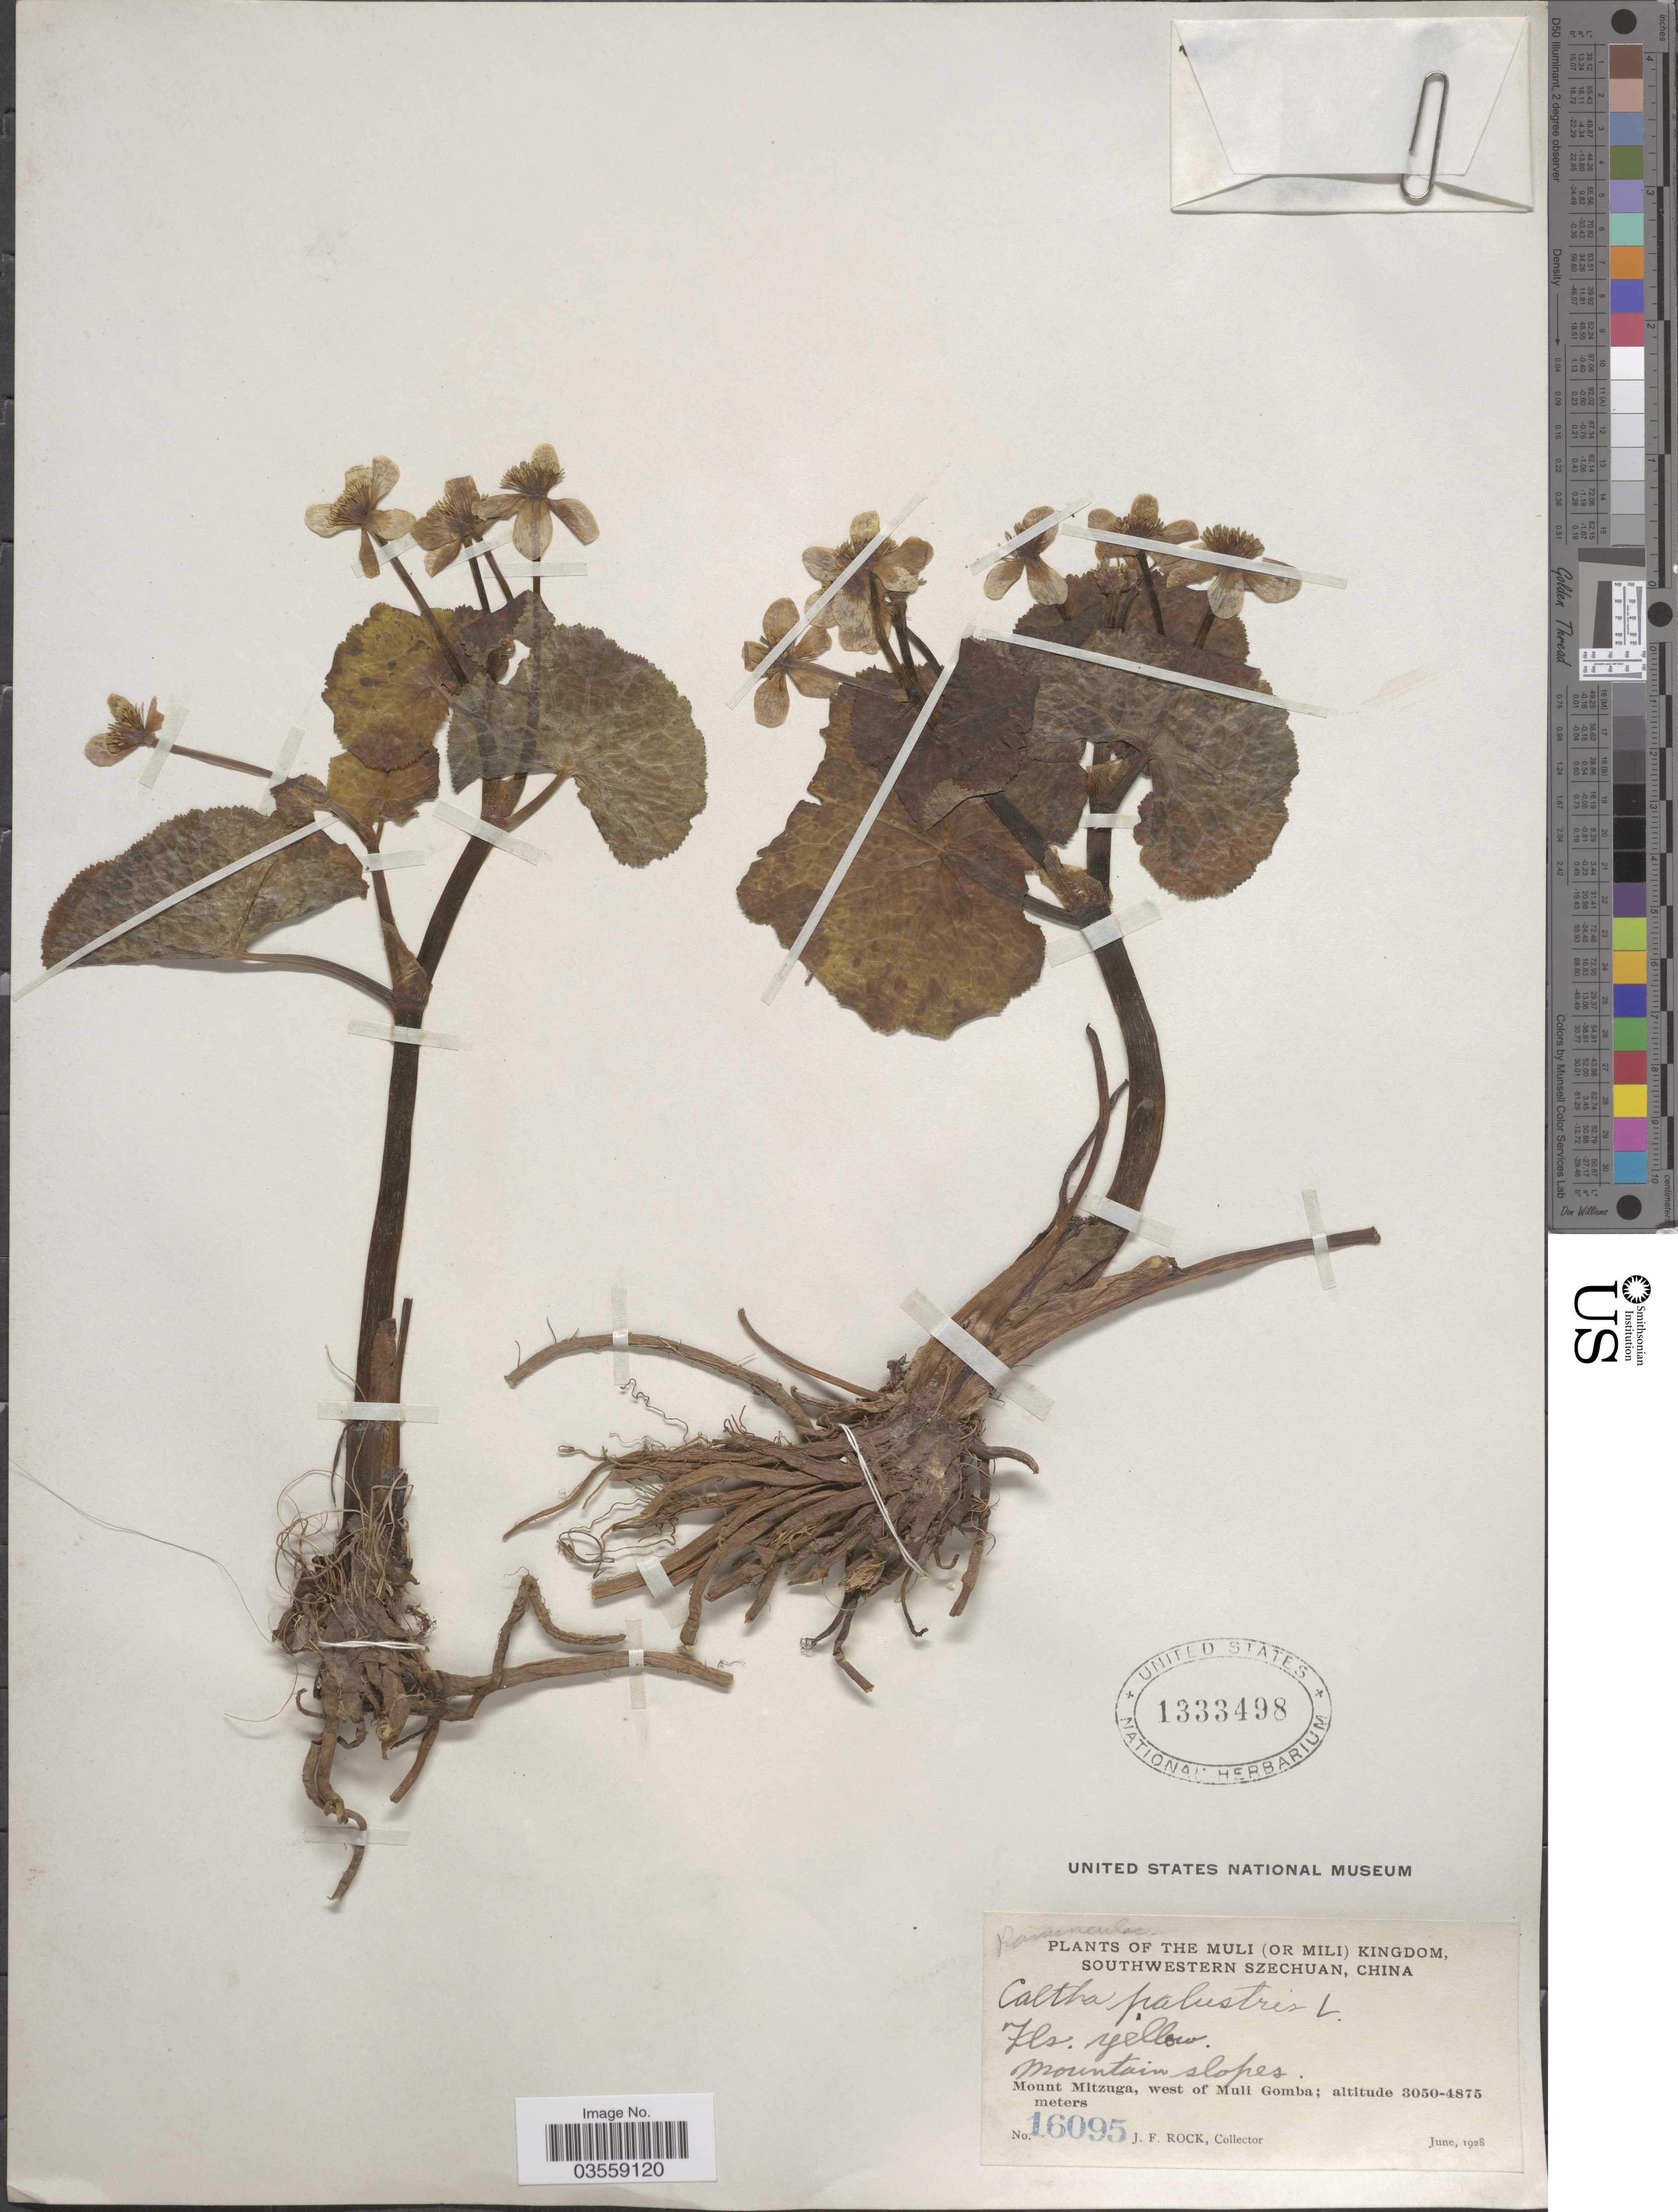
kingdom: Plantae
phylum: Tracheophyta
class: Magnoliopsida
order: Ranunculales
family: Ranunculaceae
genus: Caltha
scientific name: Caltha palustris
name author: L.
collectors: J. Rock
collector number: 16095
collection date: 1928-06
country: China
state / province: Sichuan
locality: The Muli (Or Mili) Kingdom, Southwestern Szechuan. Mount Mitzuga, west of Muli Gomba.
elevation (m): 3050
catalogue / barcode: US 1333498